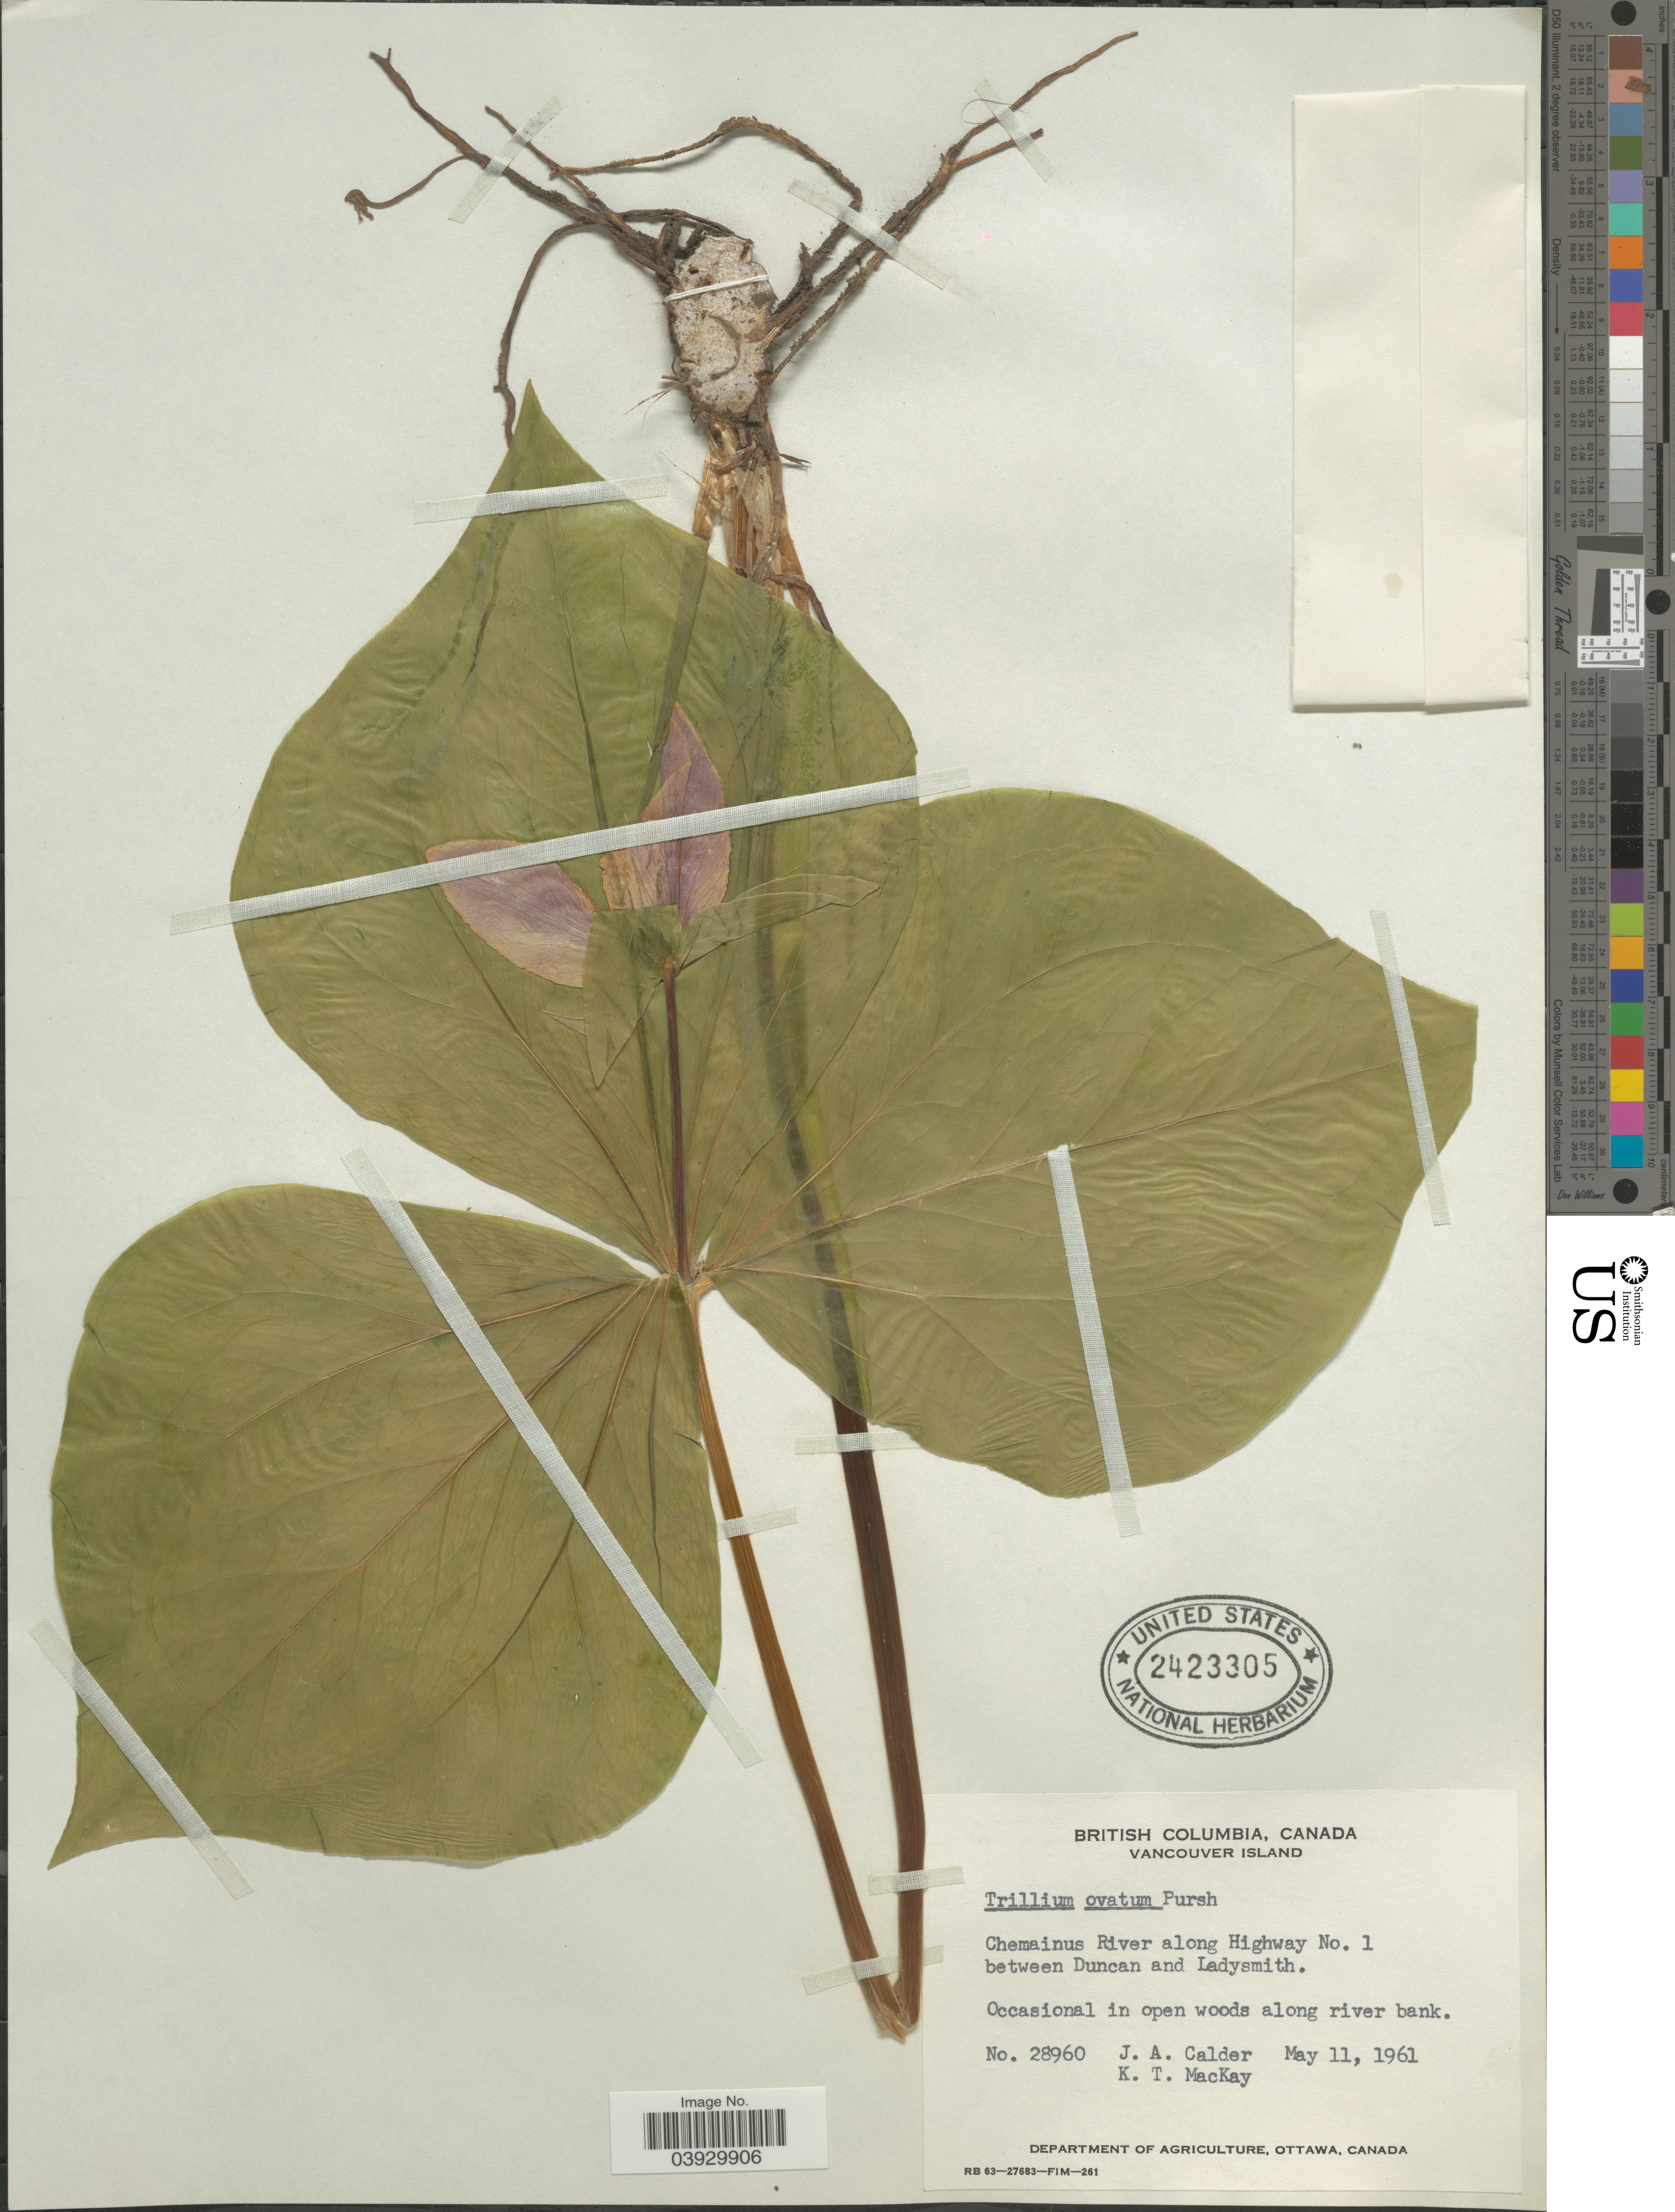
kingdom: Plantae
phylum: Tracheophyta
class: Liliopsida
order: Liliales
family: Melanthiaceae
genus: Trillium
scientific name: Trillium ovatum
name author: Pursh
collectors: J. A. Calder & K. T. Mackay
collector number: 28960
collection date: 1961-05-11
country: Canada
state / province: British Columbia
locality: Vancouver Island. Chemainus River along Highway No. 1 between Duncan and Ladysmith.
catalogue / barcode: US 2423305